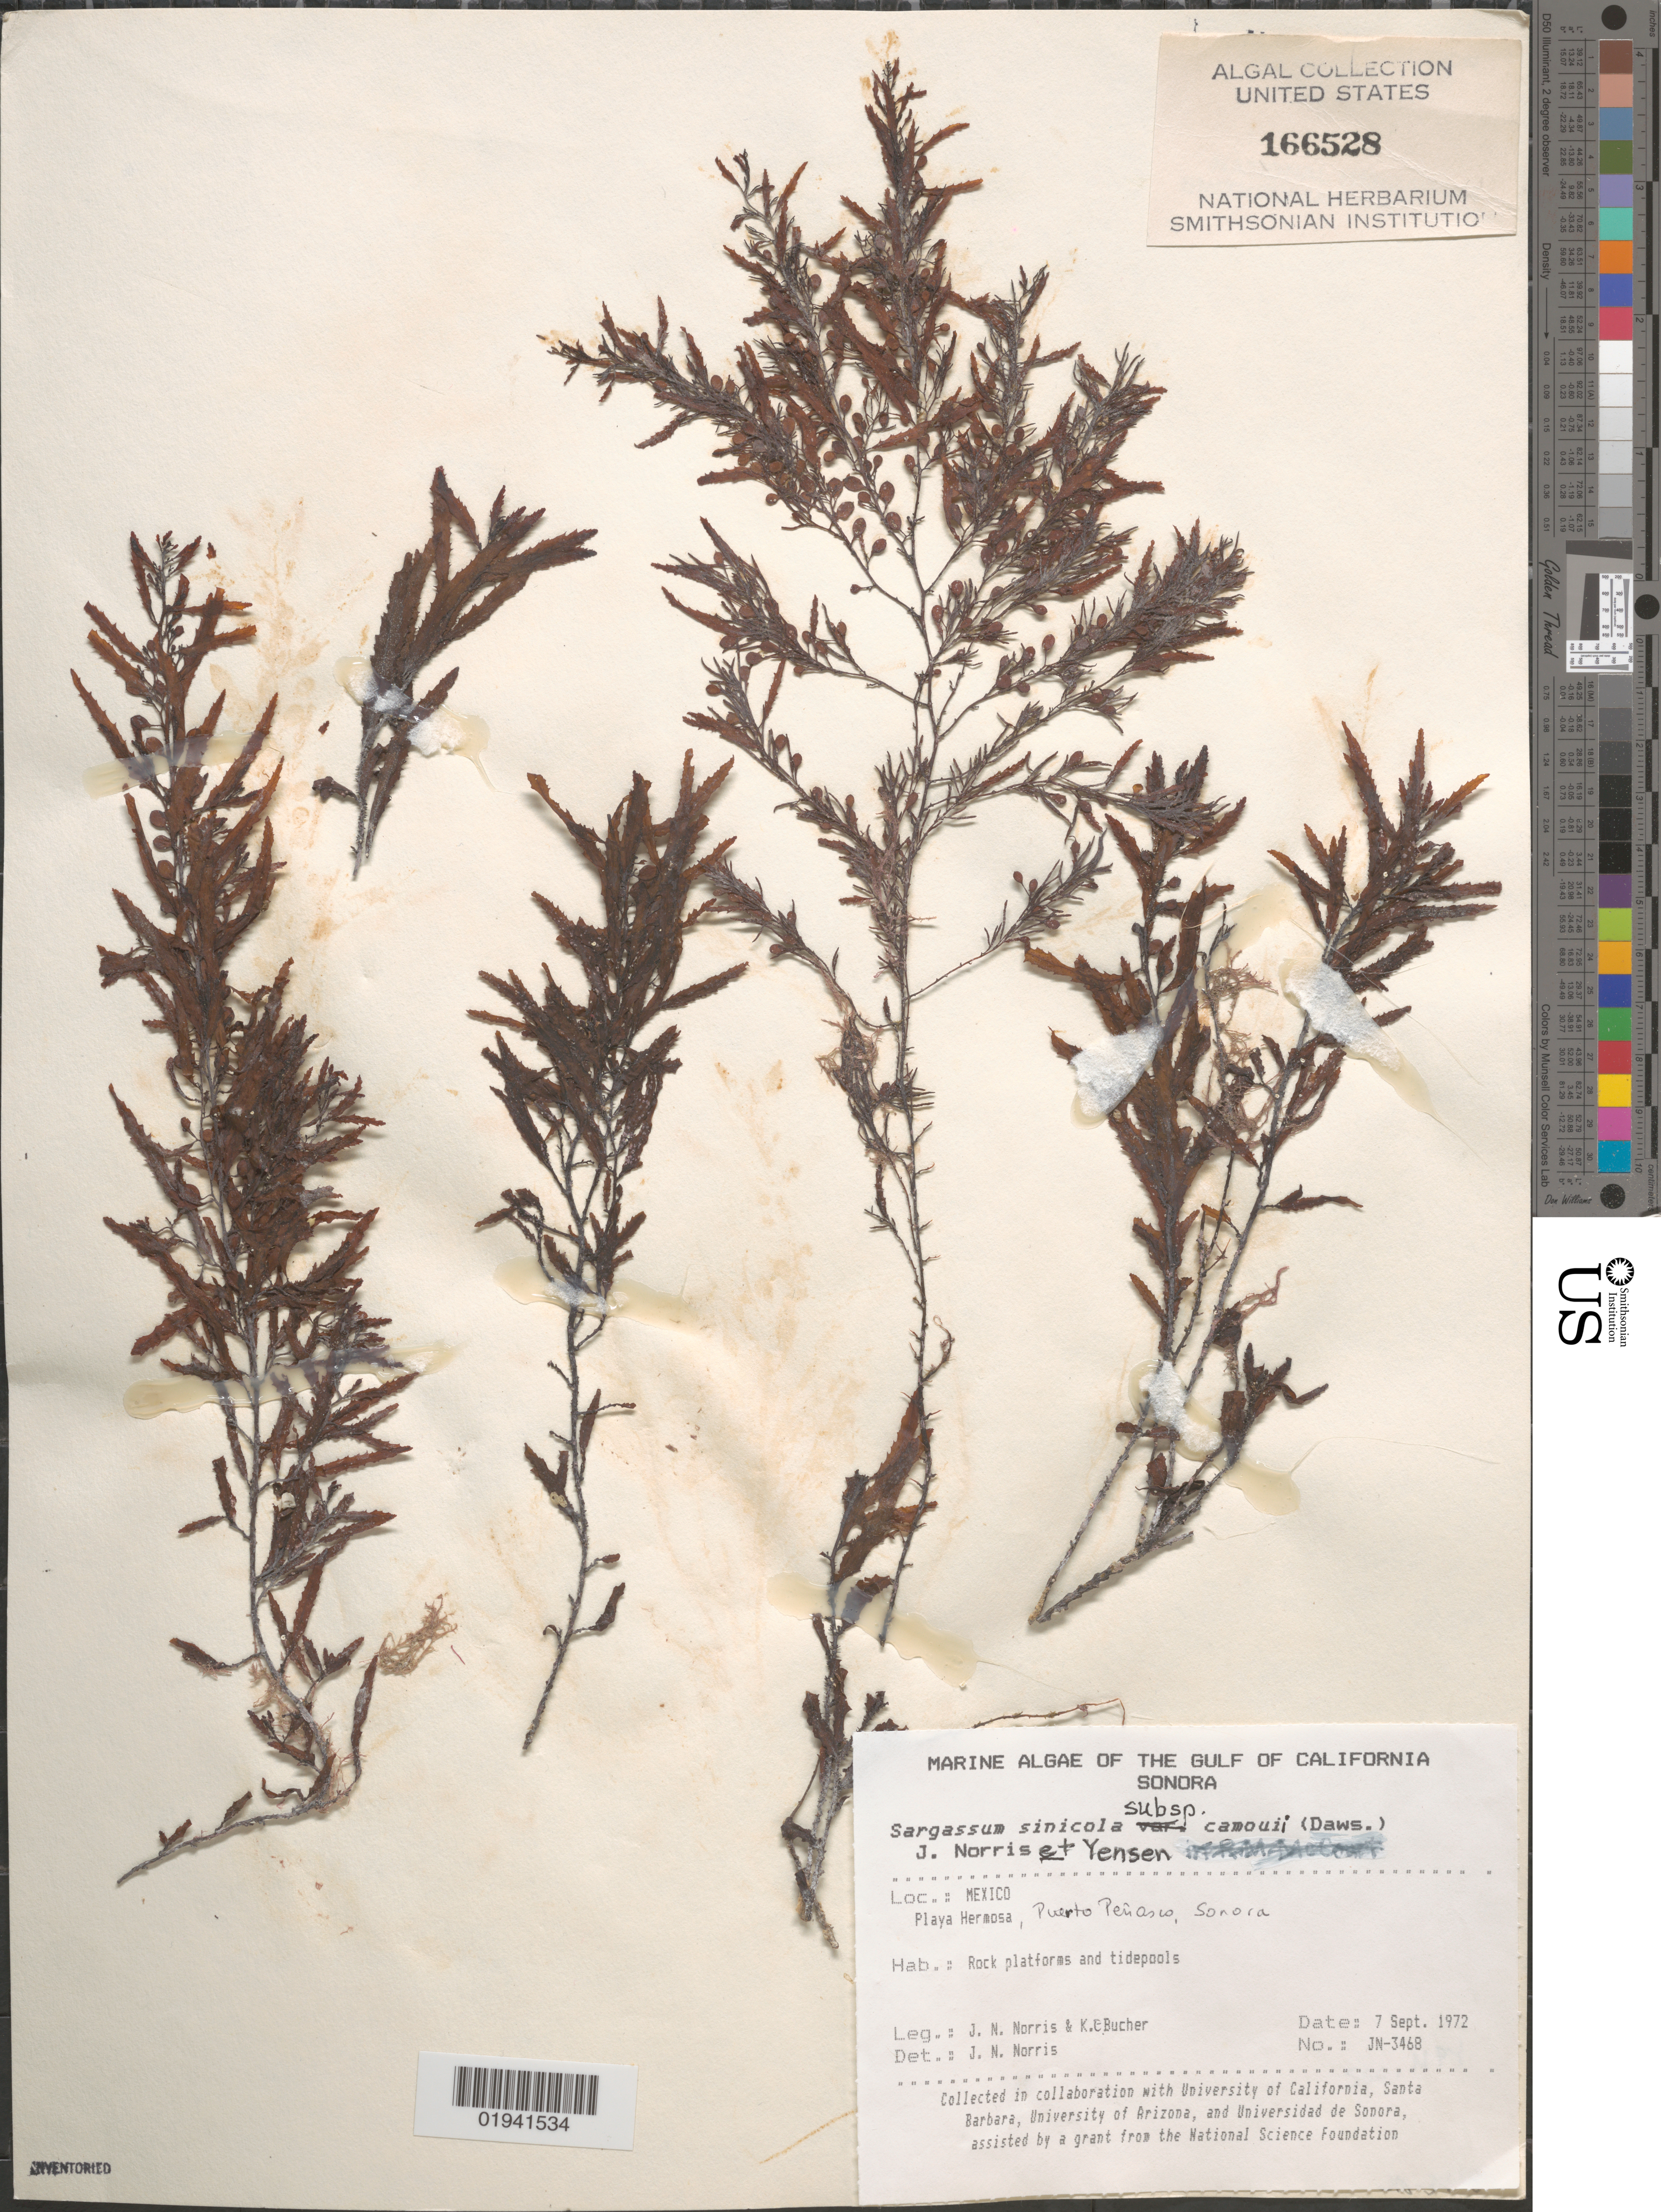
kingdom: Chromista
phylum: Ochrophyta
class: Phaeophyceae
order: Fucales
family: Sargassaceae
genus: Sargassum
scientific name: Sargassum sinicola subsp. camouii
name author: (E.Y. Dawson) J.N. Norris & Yensen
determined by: Norris, James N.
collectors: J. N. Norris & K. E. Bucher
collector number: JN-3468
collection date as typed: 07 Sep 1972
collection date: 1972-09-07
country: Mexico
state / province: Sonora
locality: Playa Hermosa, Puerto Penasco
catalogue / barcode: US 166528